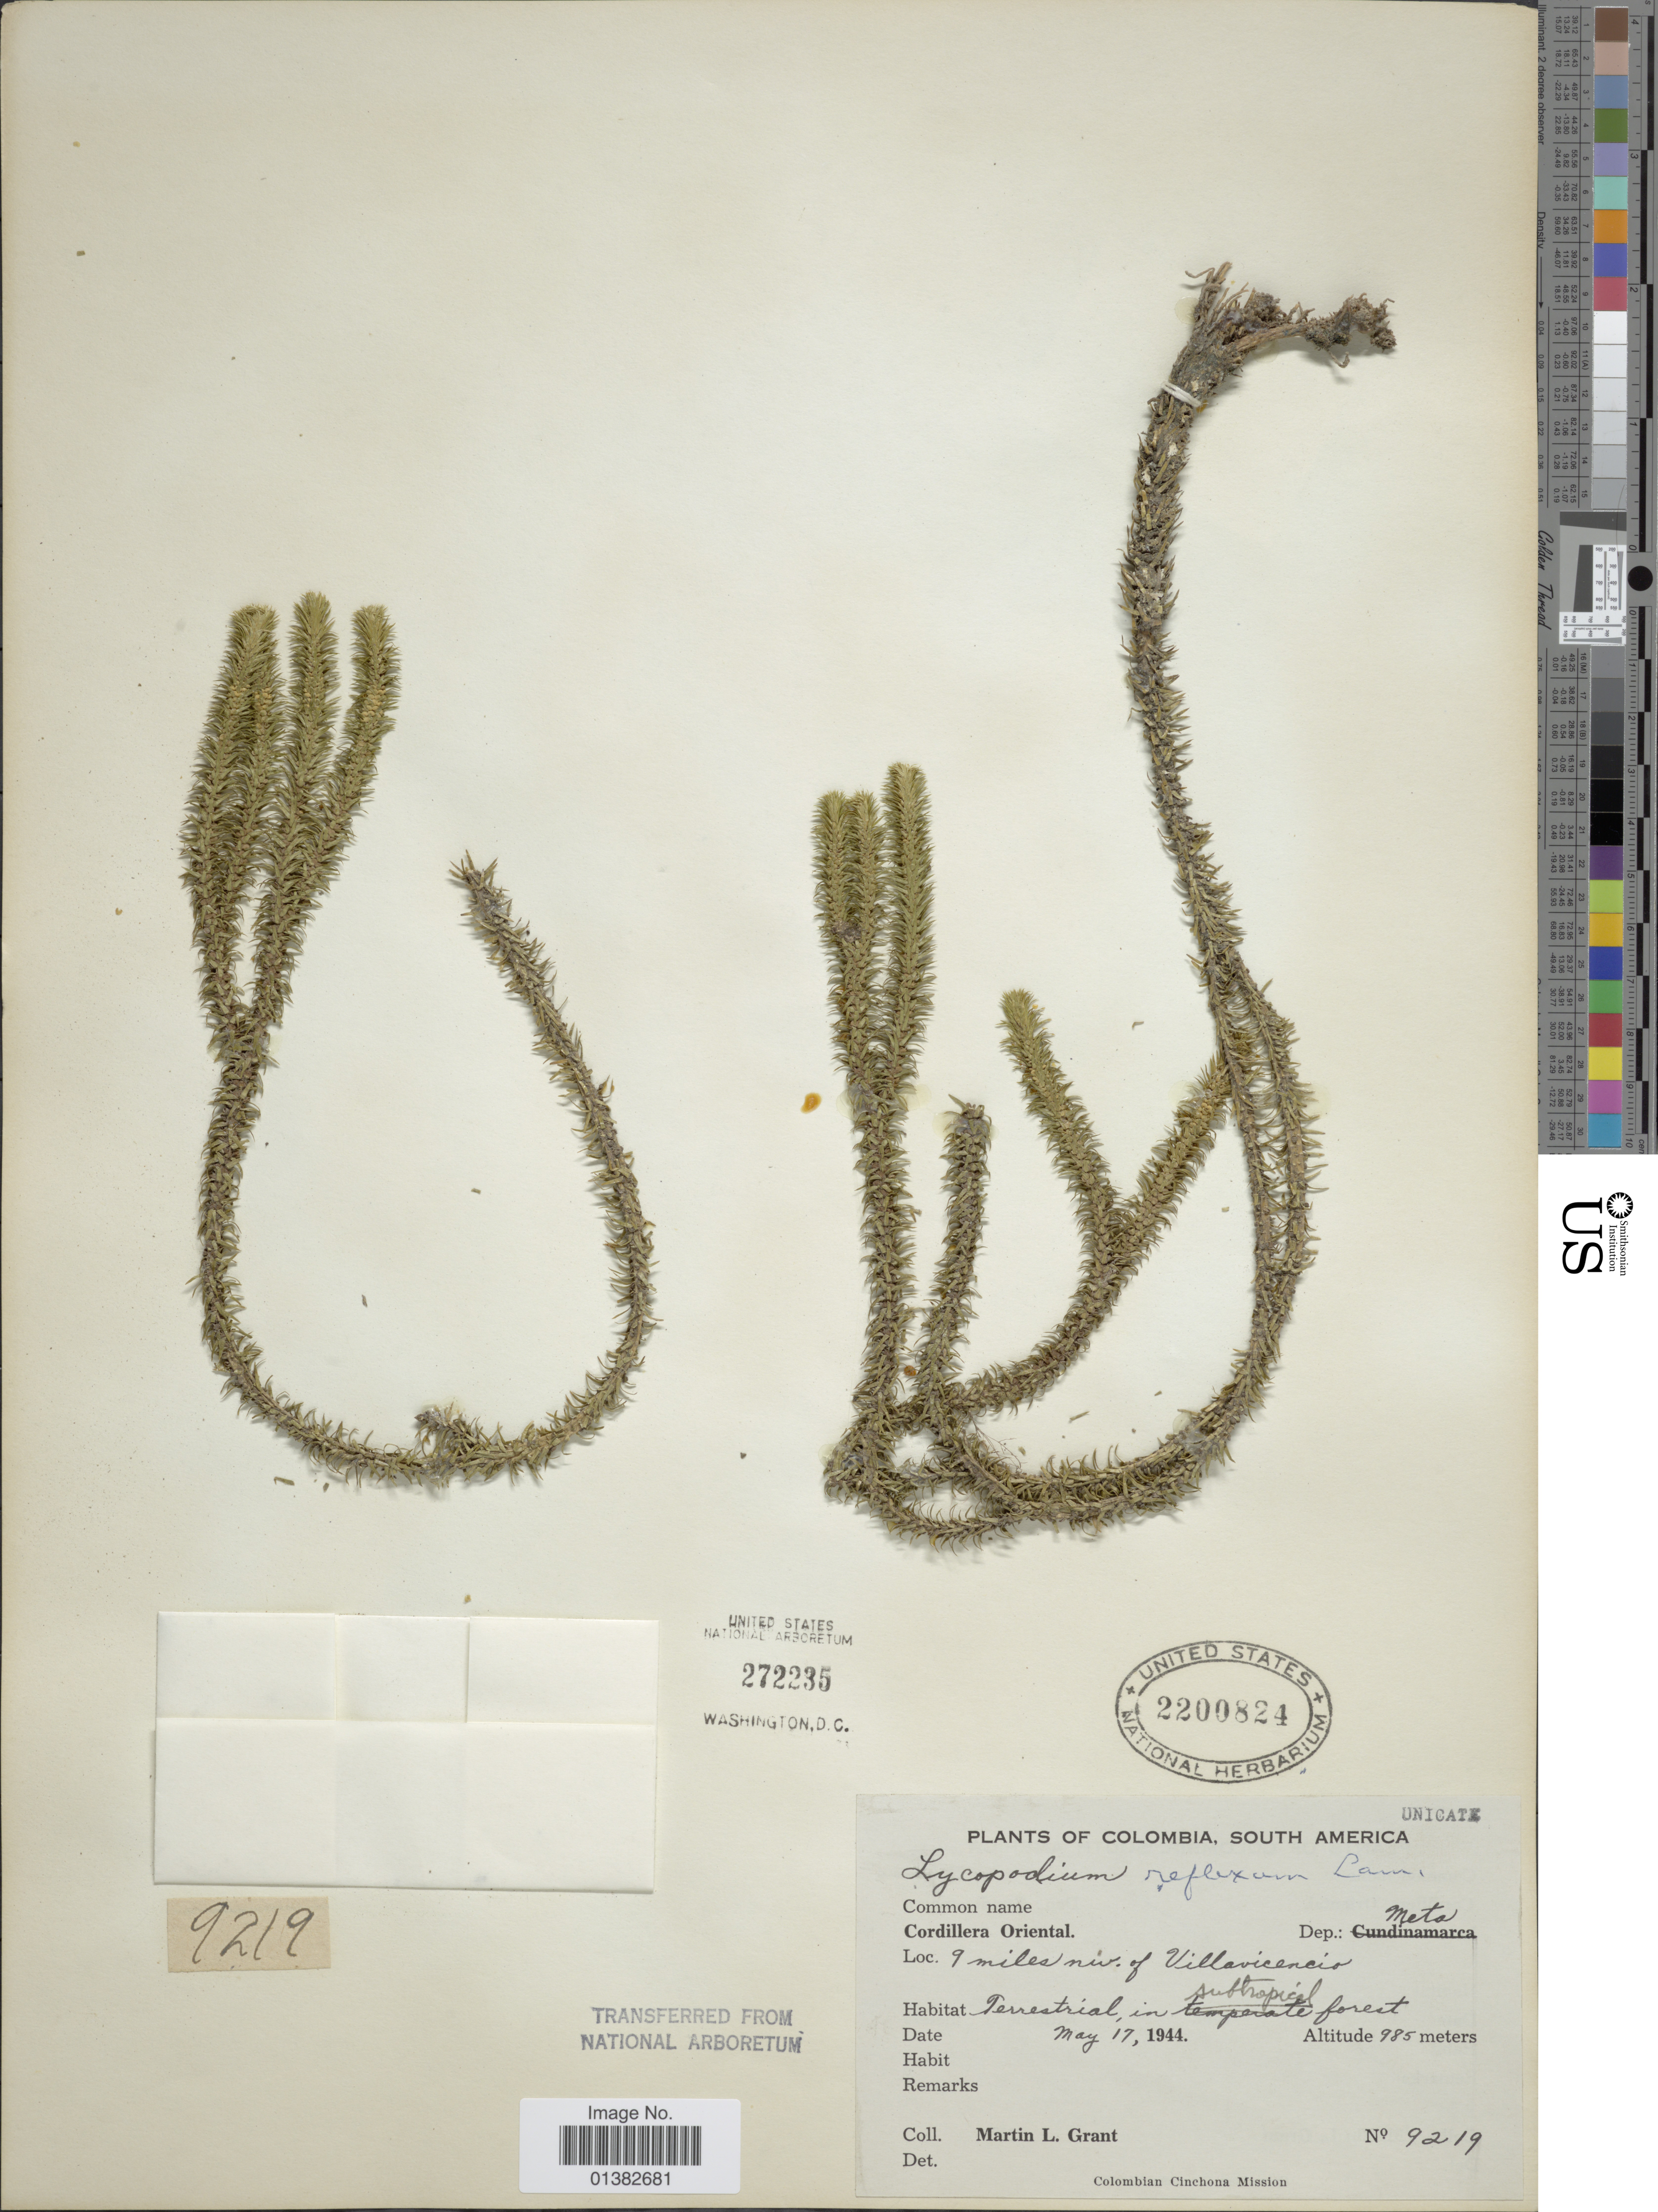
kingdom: Plantae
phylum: Tracheophyta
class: Lycopodiopsida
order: Lycopodiales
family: Lycopodiaceae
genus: Phlegmariurus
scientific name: Phlegmariurus reflexus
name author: (Lam.) B. Øllg.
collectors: M. L. Grant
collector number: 9219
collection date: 1944-05-17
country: Colombia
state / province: Meta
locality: Cordillera Oriental. 9 miles niv. of Villavicencio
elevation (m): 985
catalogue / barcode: US 2200824